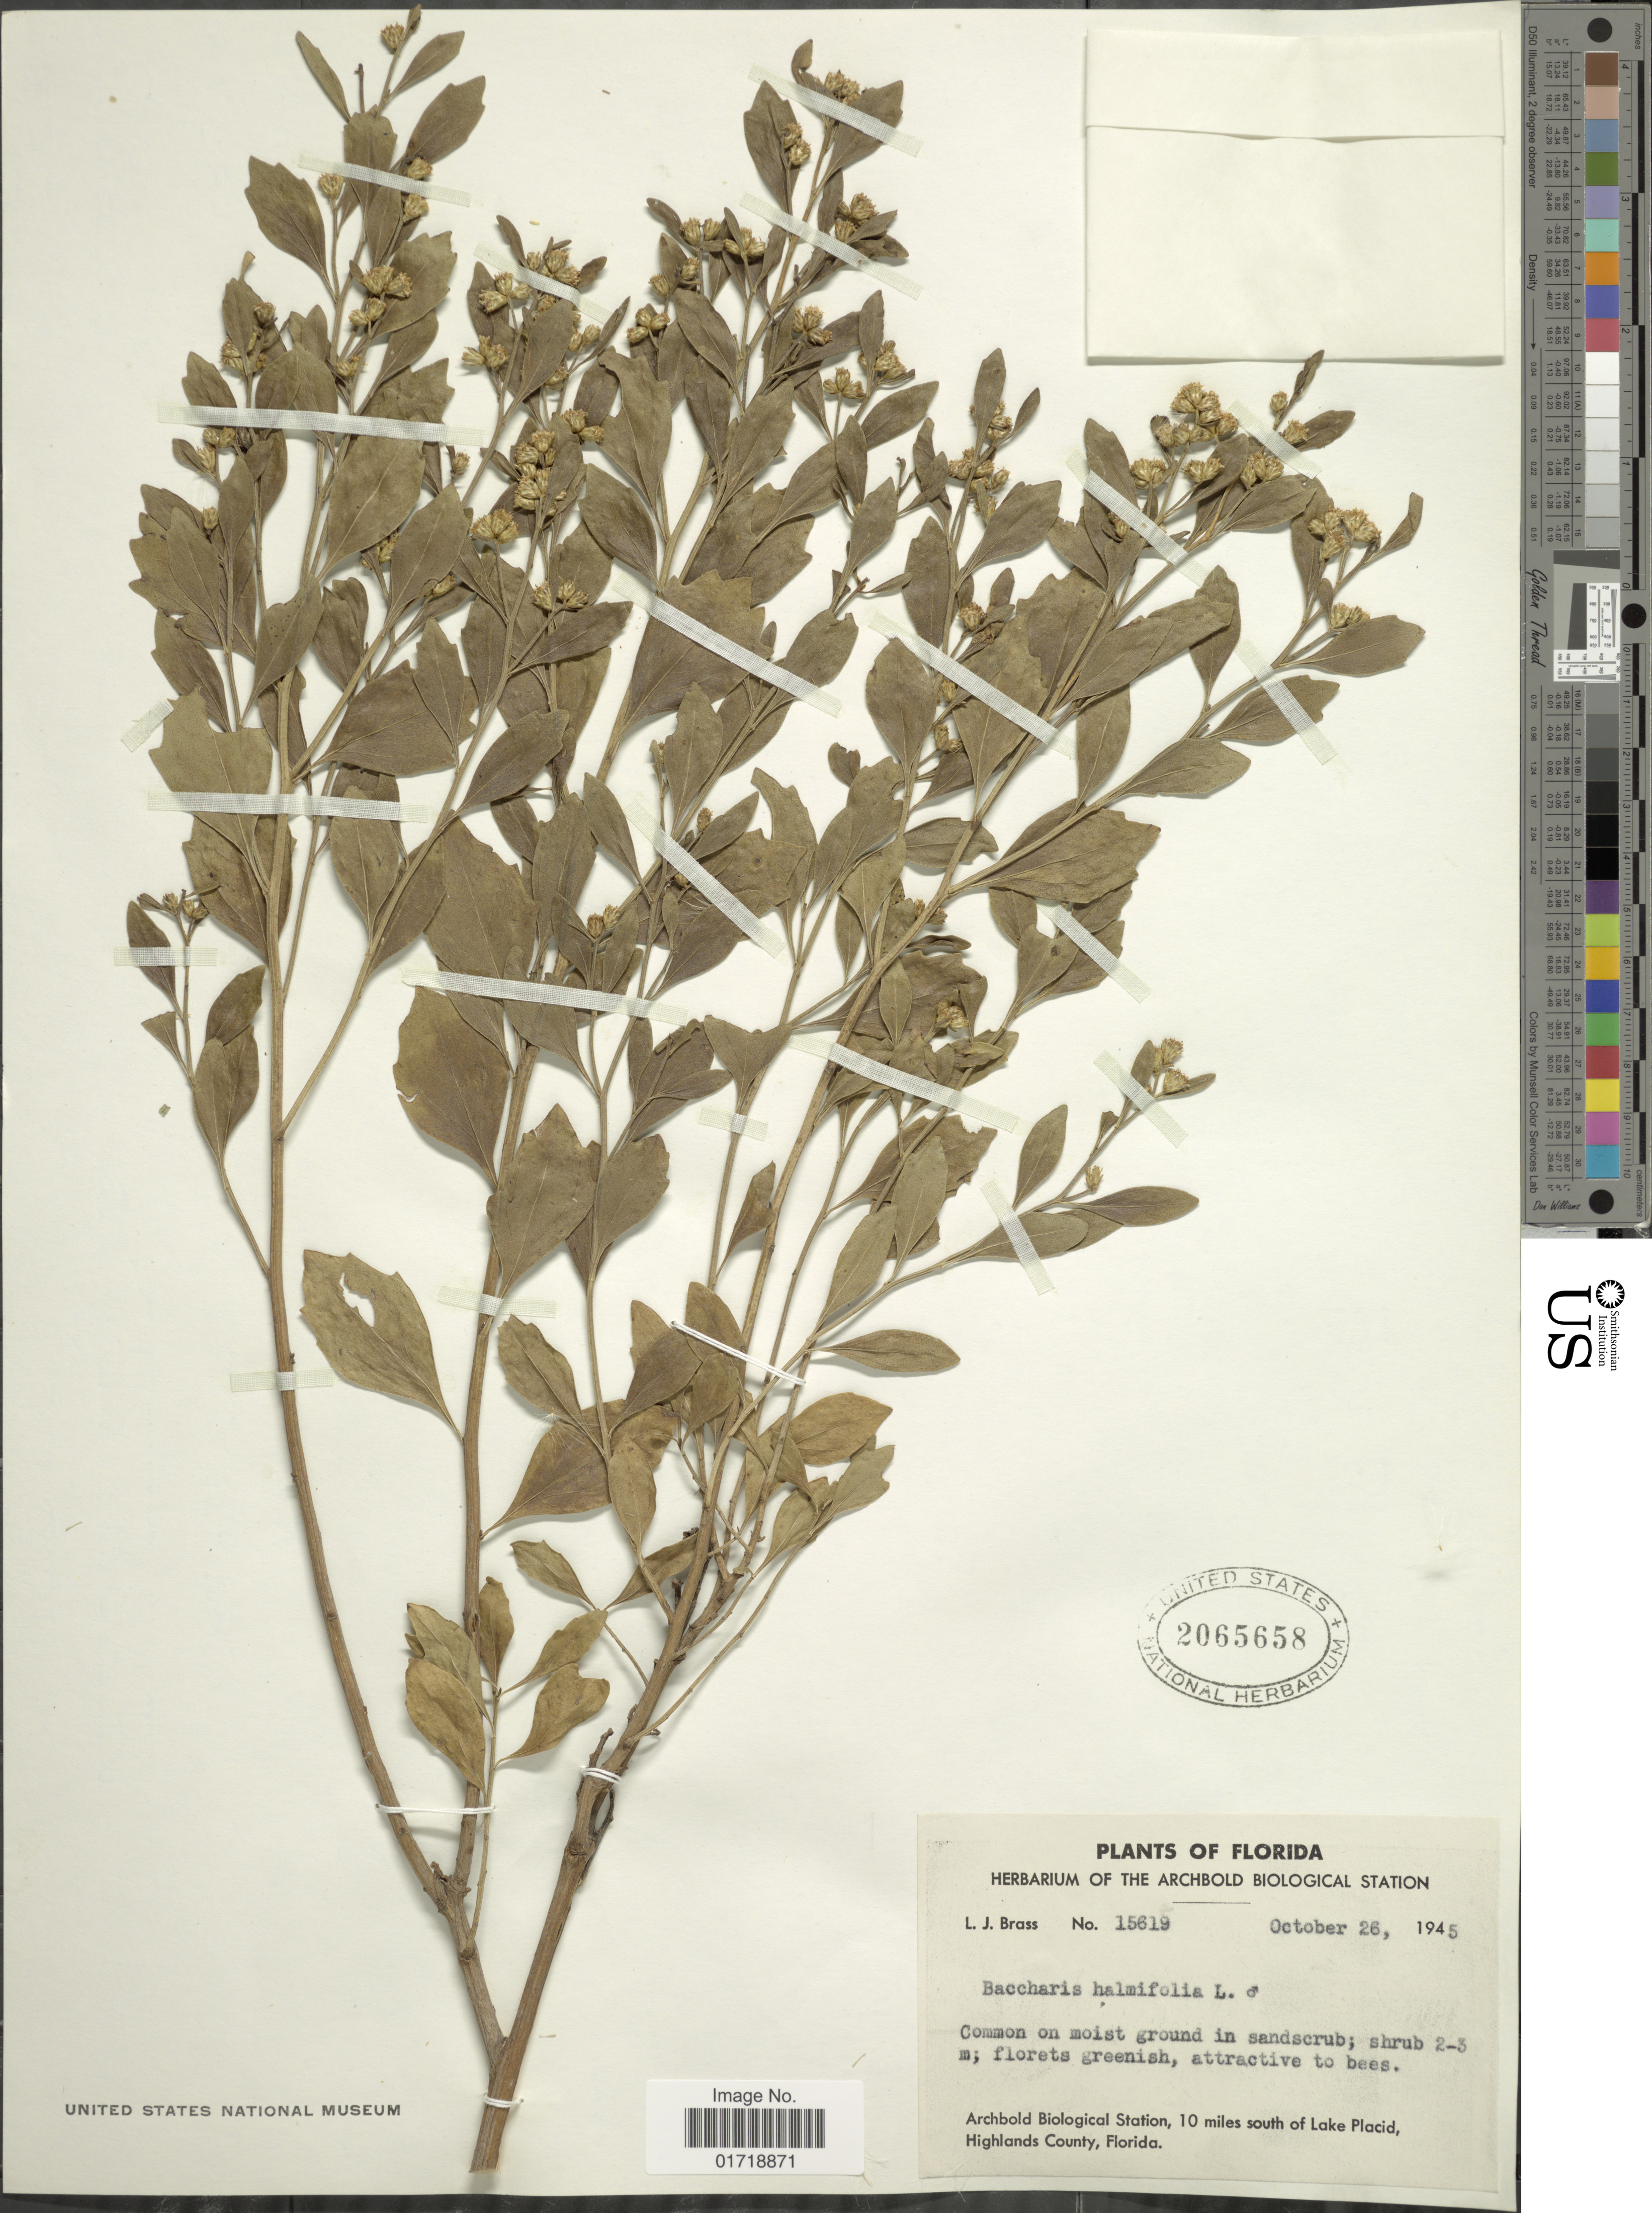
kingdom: Plantae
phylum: Tracheophyta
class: Magnoliopsida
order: Asterales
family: Asteraceae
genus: Baccharis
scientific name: Baccharis halimifolia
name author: L.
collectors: L. J. Brass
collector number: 15619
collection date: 1945-10-26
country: United States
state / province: Florida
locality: Archbold Biological Station, 10 miles south of Lake Placid Highlands County, Florida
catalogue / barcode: US 2065658